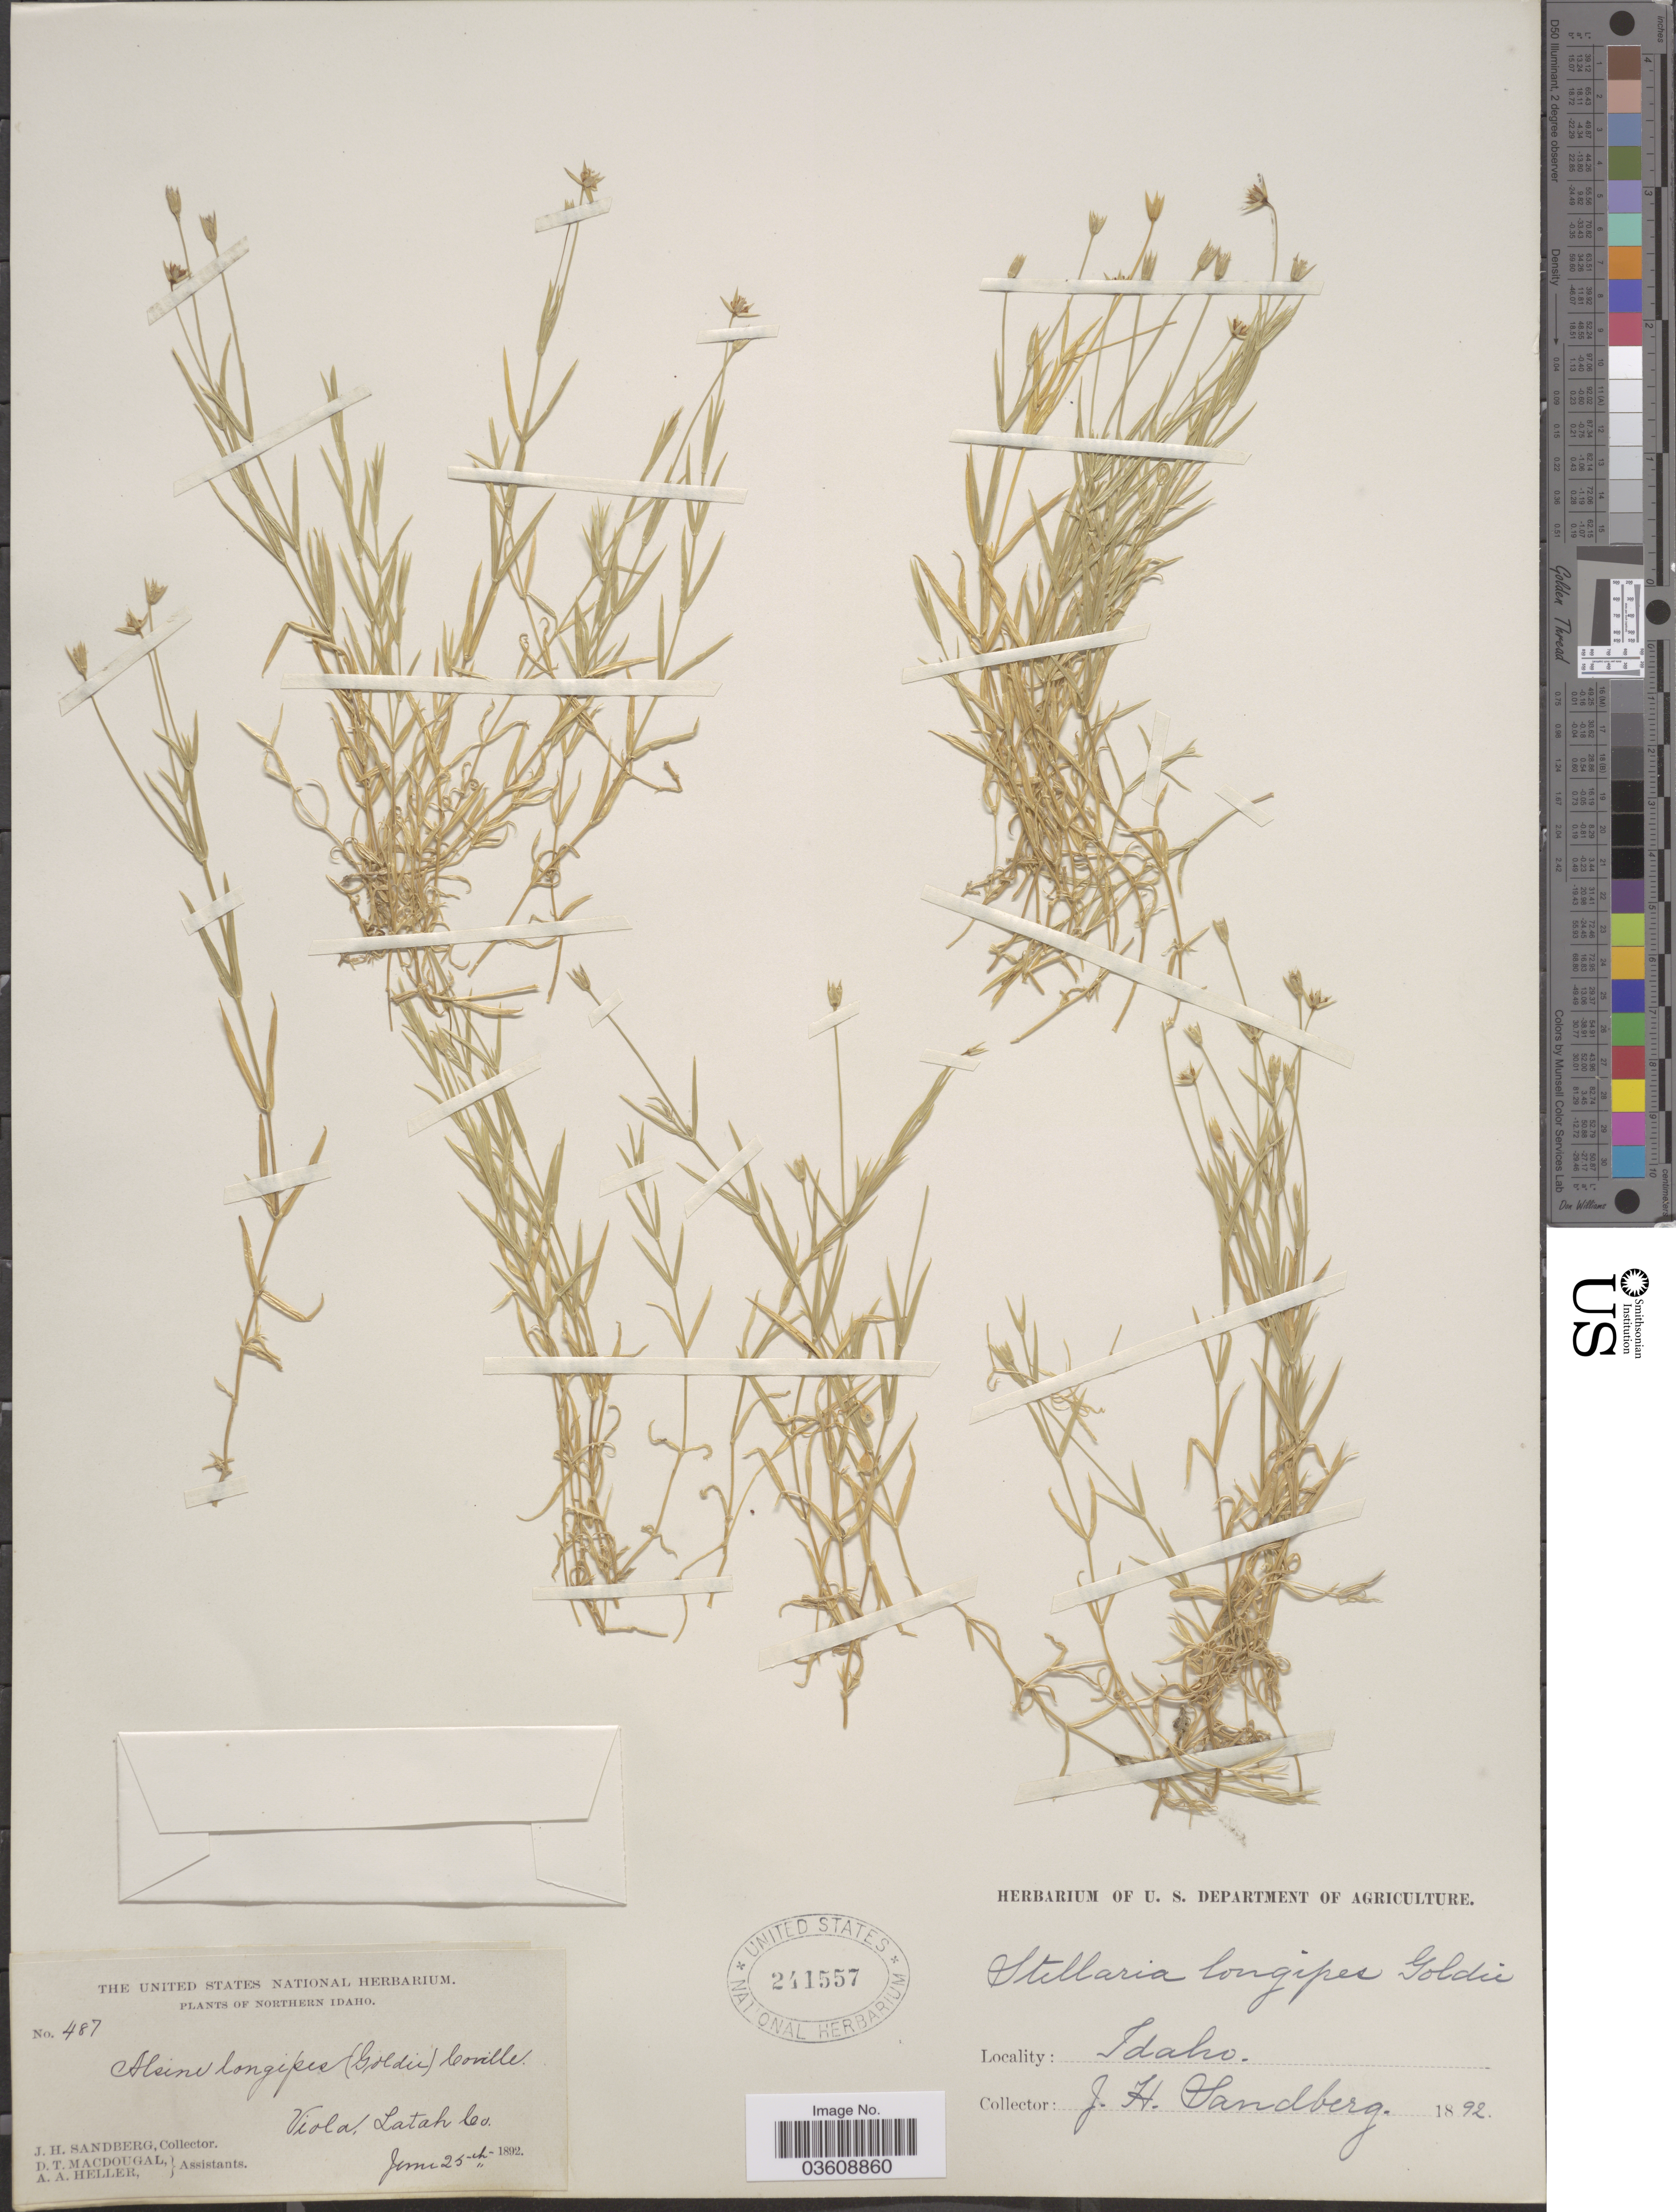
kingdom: Plantae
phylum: Tracheophyta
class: Magnoliopsida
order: Caryophyllales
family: Caryophyllaceae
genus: Stellaria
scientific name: Stellaria longipes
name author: Goldie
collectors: J. H. Sandberg, D. T. MacDougal & A. A. Heller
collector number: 487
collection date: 1892-06-25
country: United States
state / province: Idaho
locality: Northern Idaho. Viola, Latah Co.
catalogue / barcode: US 241557